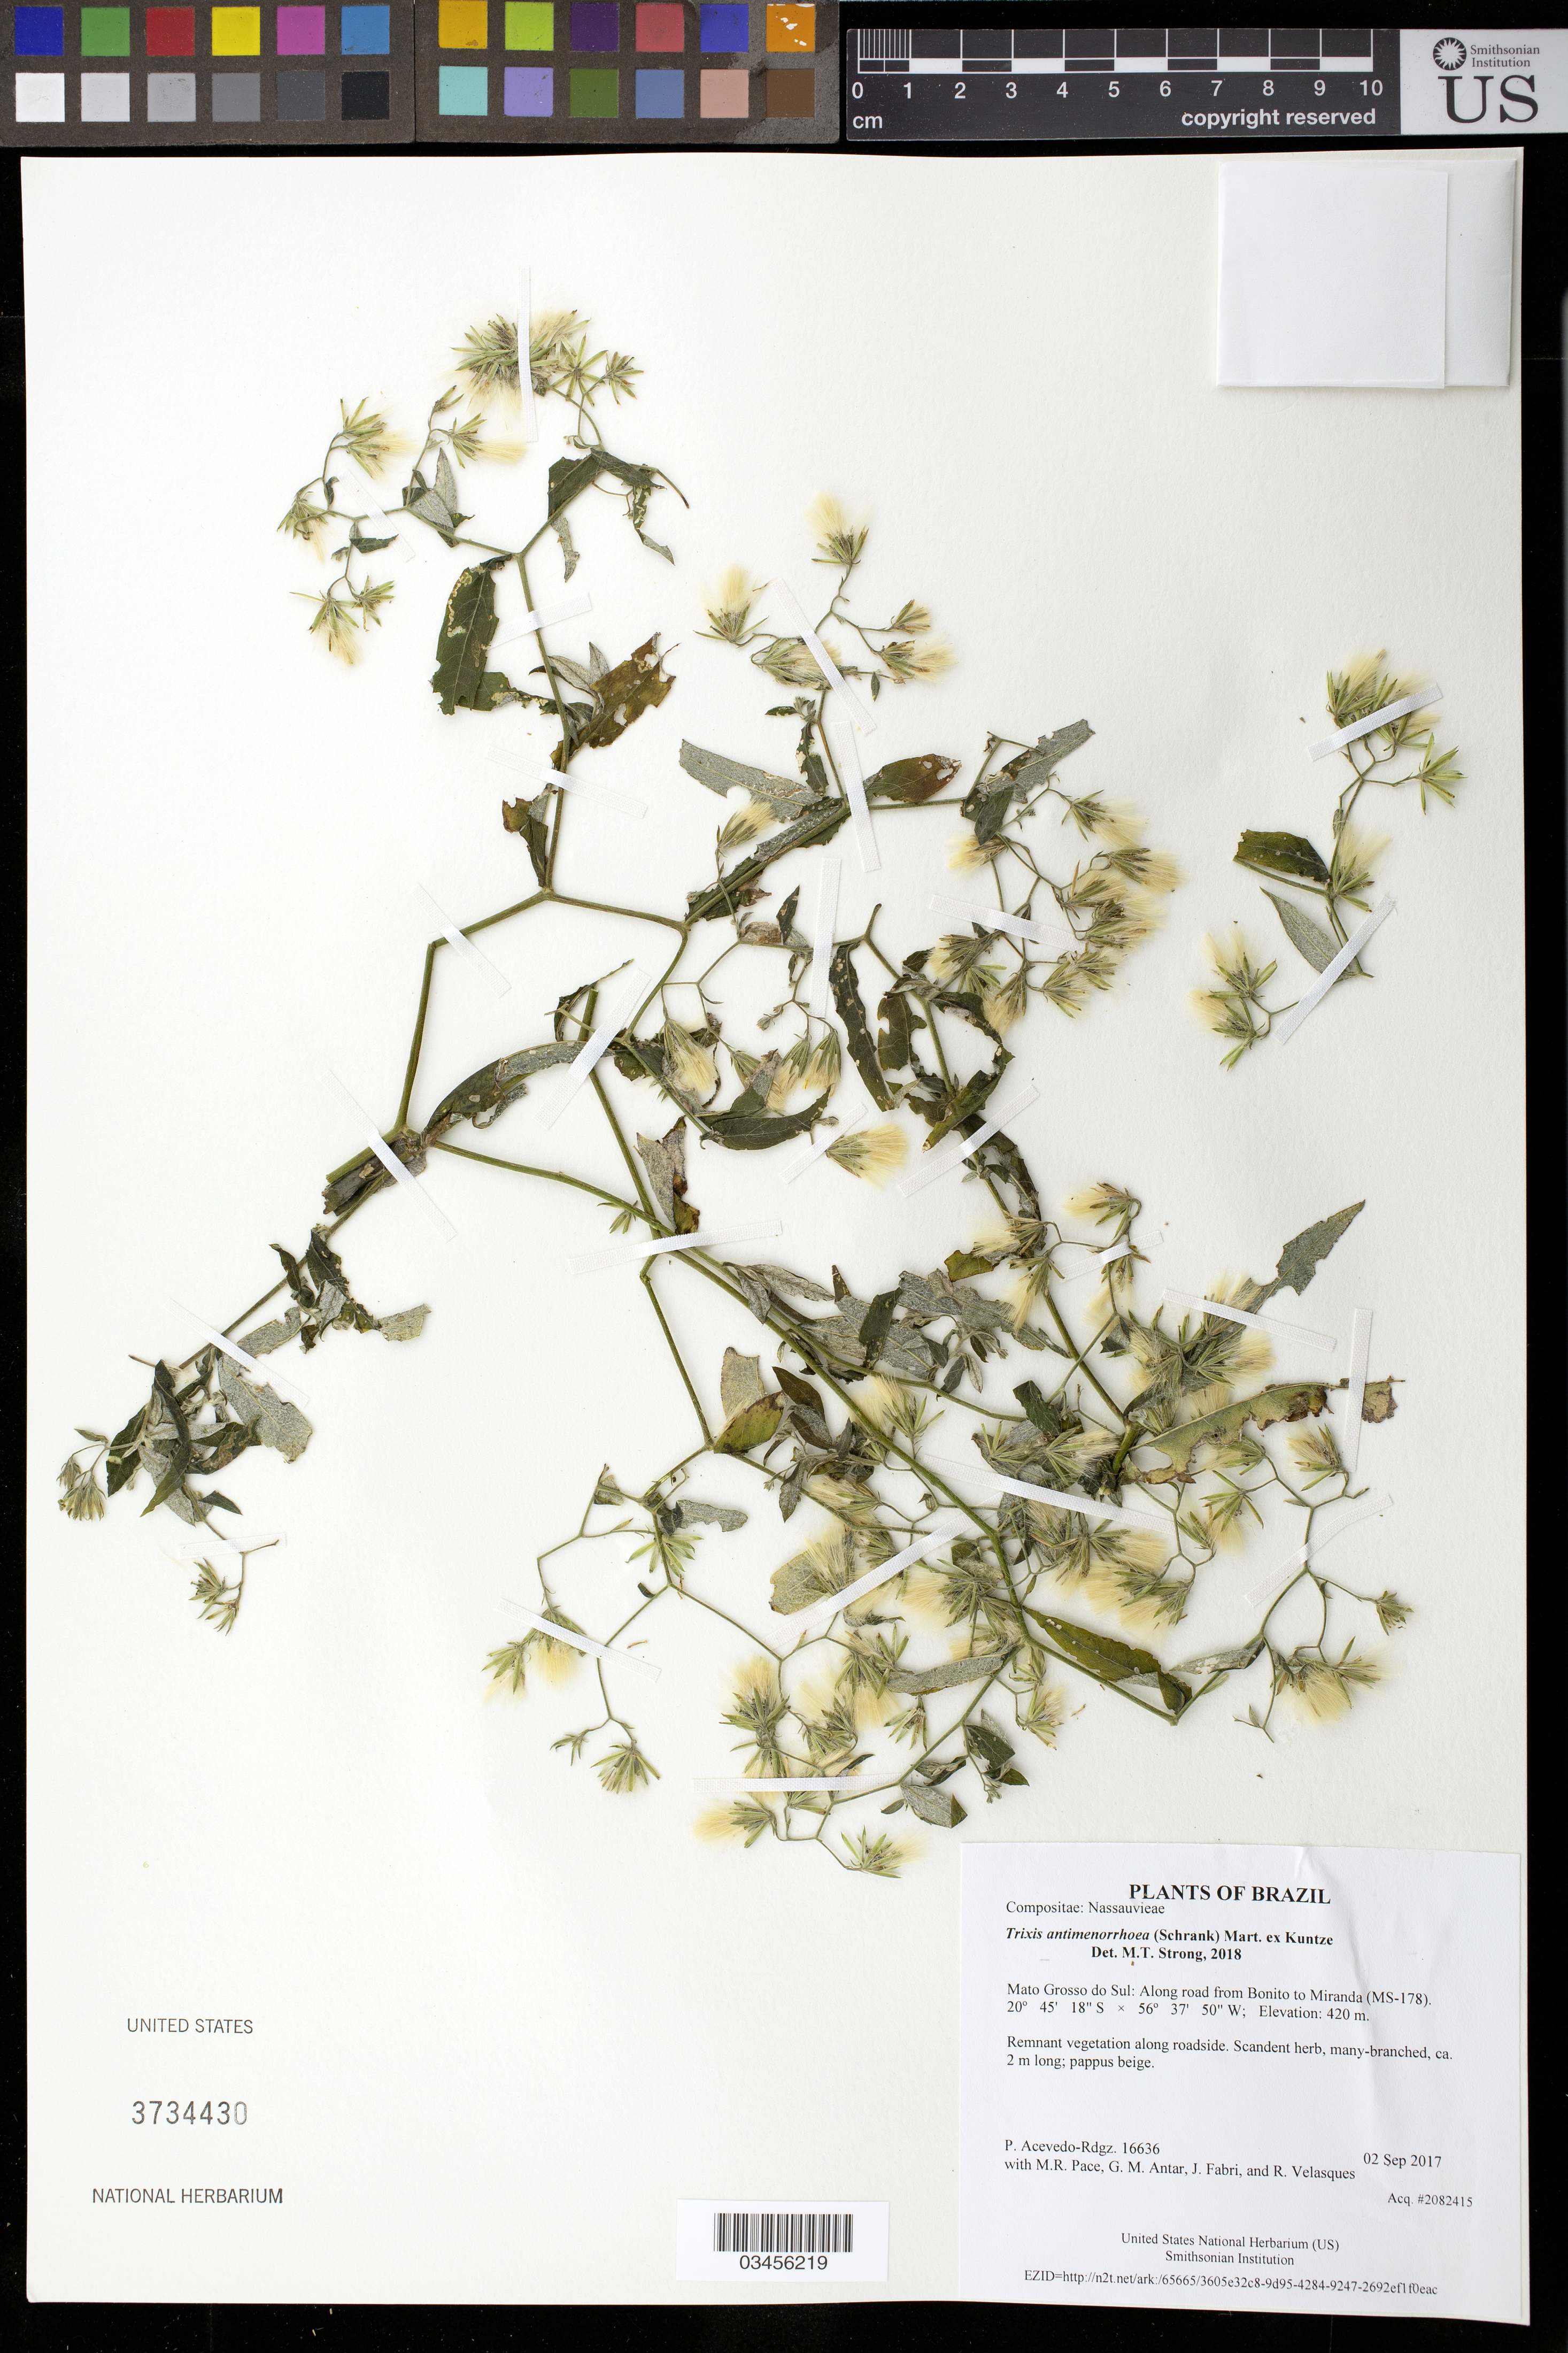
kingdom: Plantae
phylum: Tracheophyta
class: Magnoliopsida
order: Asterales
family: Asteraceae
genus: Trixis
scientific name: Trixis antimenorrhoea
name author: (Schrank) Mart. ex Kuntze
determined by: Strong, Mark T., (BOT), Smithsonian Institution - National Museum of Natural History (UNITED STATES)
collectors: P. Acevedo-Rodr., M. R. Pace, G. M. Antar, J. Fabri & R. Velasques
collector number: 16636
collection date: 2017-09-02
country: Brazil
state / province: Mato Grosso do Sul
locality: Along road from Bonito to Miranda (MS-178)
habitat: Remnant vegetation along roadside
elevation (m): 420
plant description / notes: US, NY, K, MO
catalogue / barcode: US 3734430